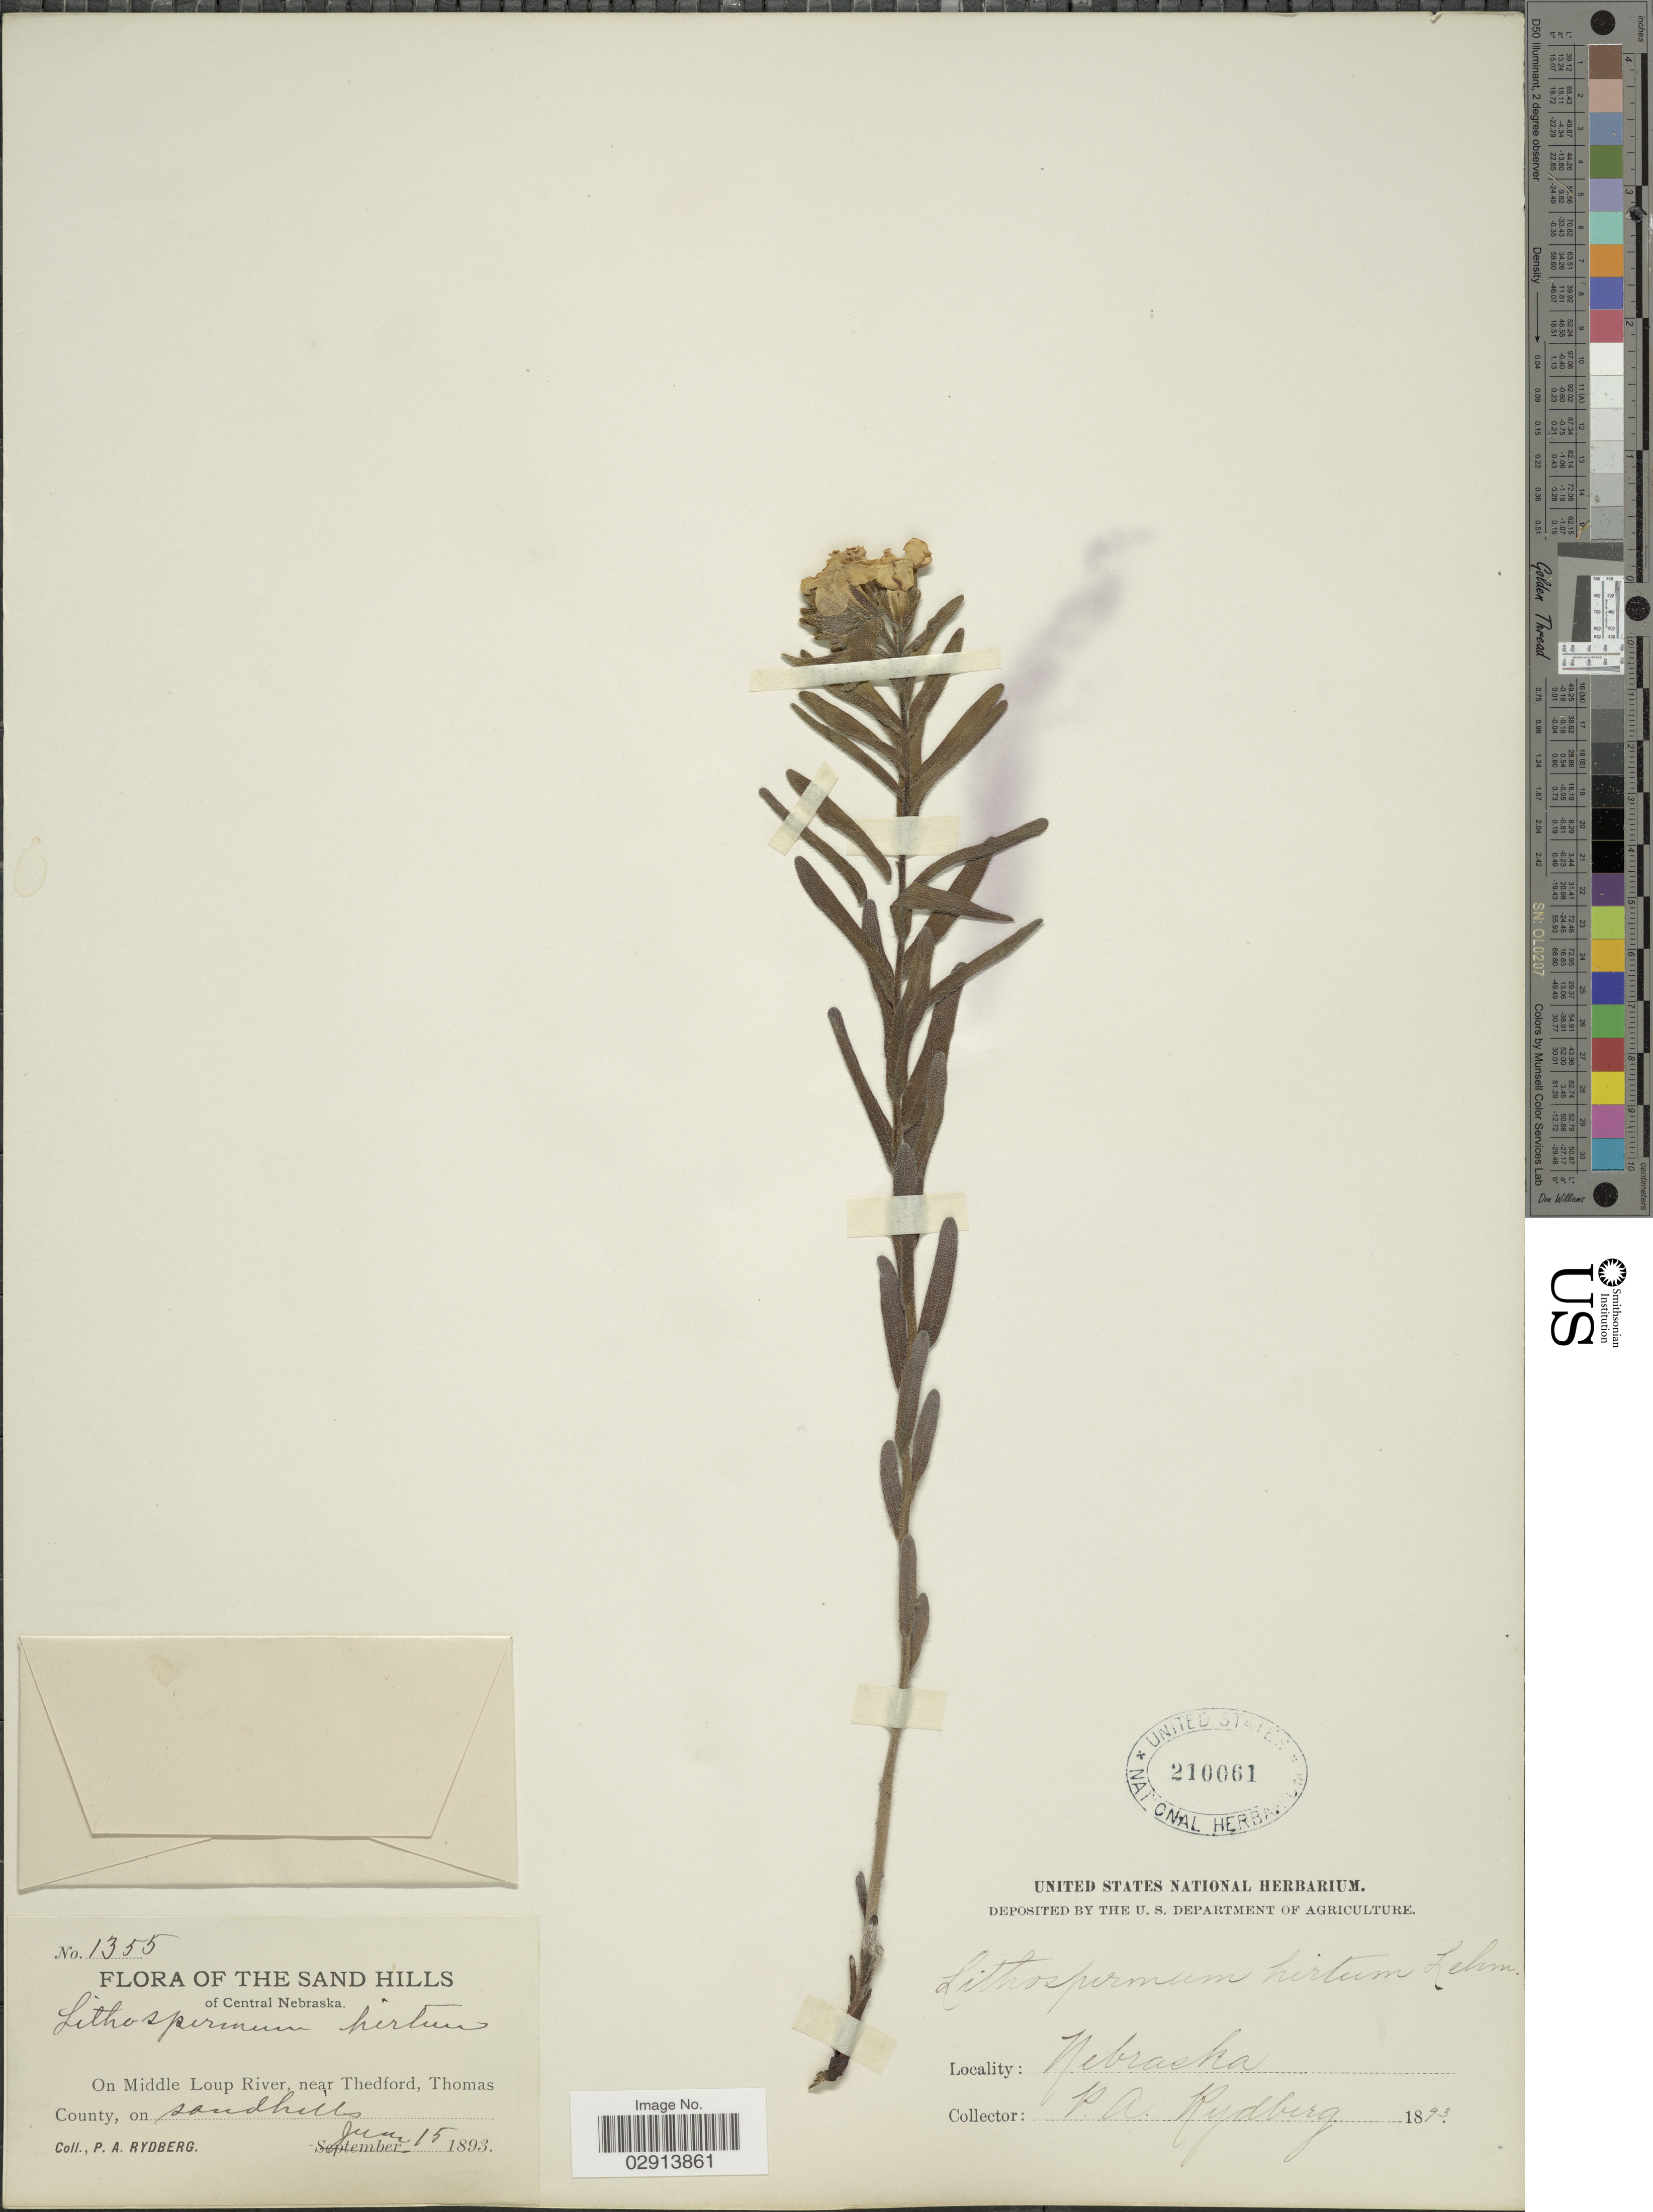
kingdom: Plantae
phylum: Tracheophyta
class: Magnoliopsida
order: Boraginales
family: Boraginaceae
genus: Lithospermum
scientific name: Lithospermum caroliniense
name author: (J.F. Gmel.) MacMill.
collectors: P. A. Rydberg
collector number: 1355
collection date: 1893-06-15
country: United States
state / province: Nebraska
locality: Sand Hills of Central Nebraska. On Middle Loup River, near Thedford, Thomas County.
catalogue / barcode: US 210061